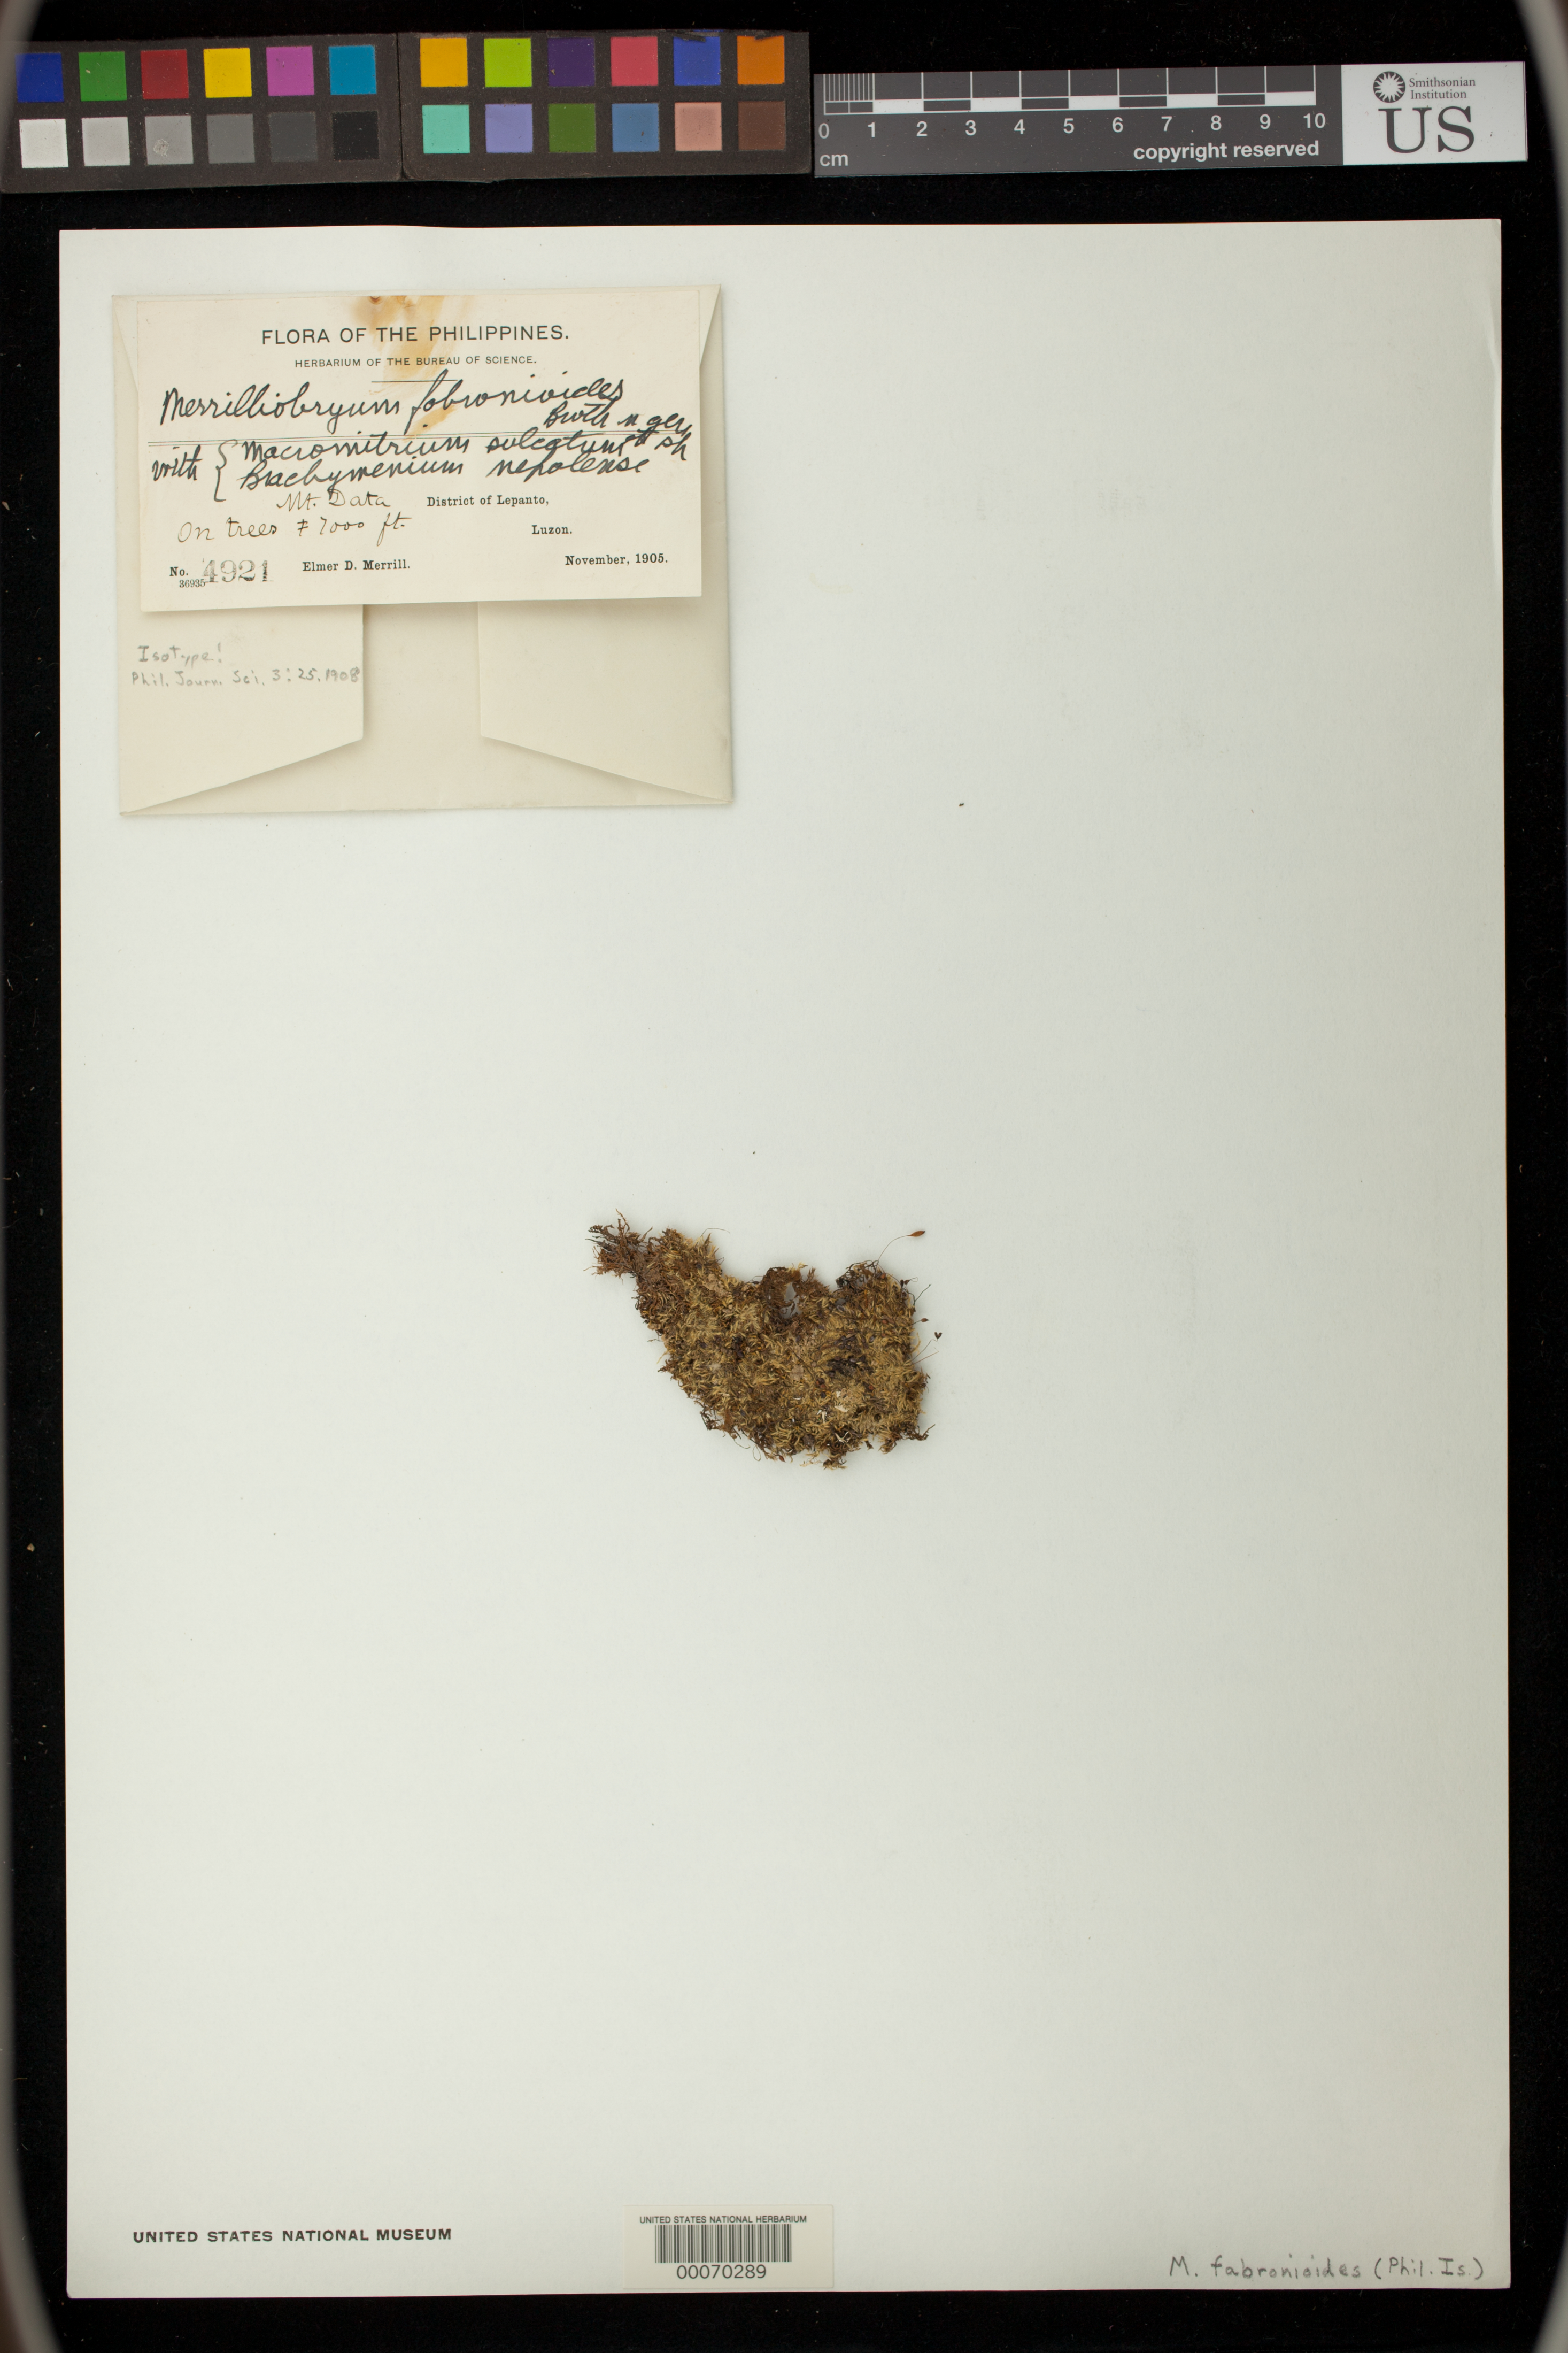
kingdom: Plantae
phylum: Bryophyta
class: Bryopsida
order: Hypnales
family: Myriniaceae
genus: Merrilliobryum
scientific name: Merrilliobryum fabronioides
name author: Broth.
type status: Isotype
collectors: E. D. Merrill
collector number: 4921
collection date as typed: Nov 1905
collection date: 1905-11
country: Philippines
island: Luzon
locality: Lepanto, Mt. Data.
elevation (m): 2134